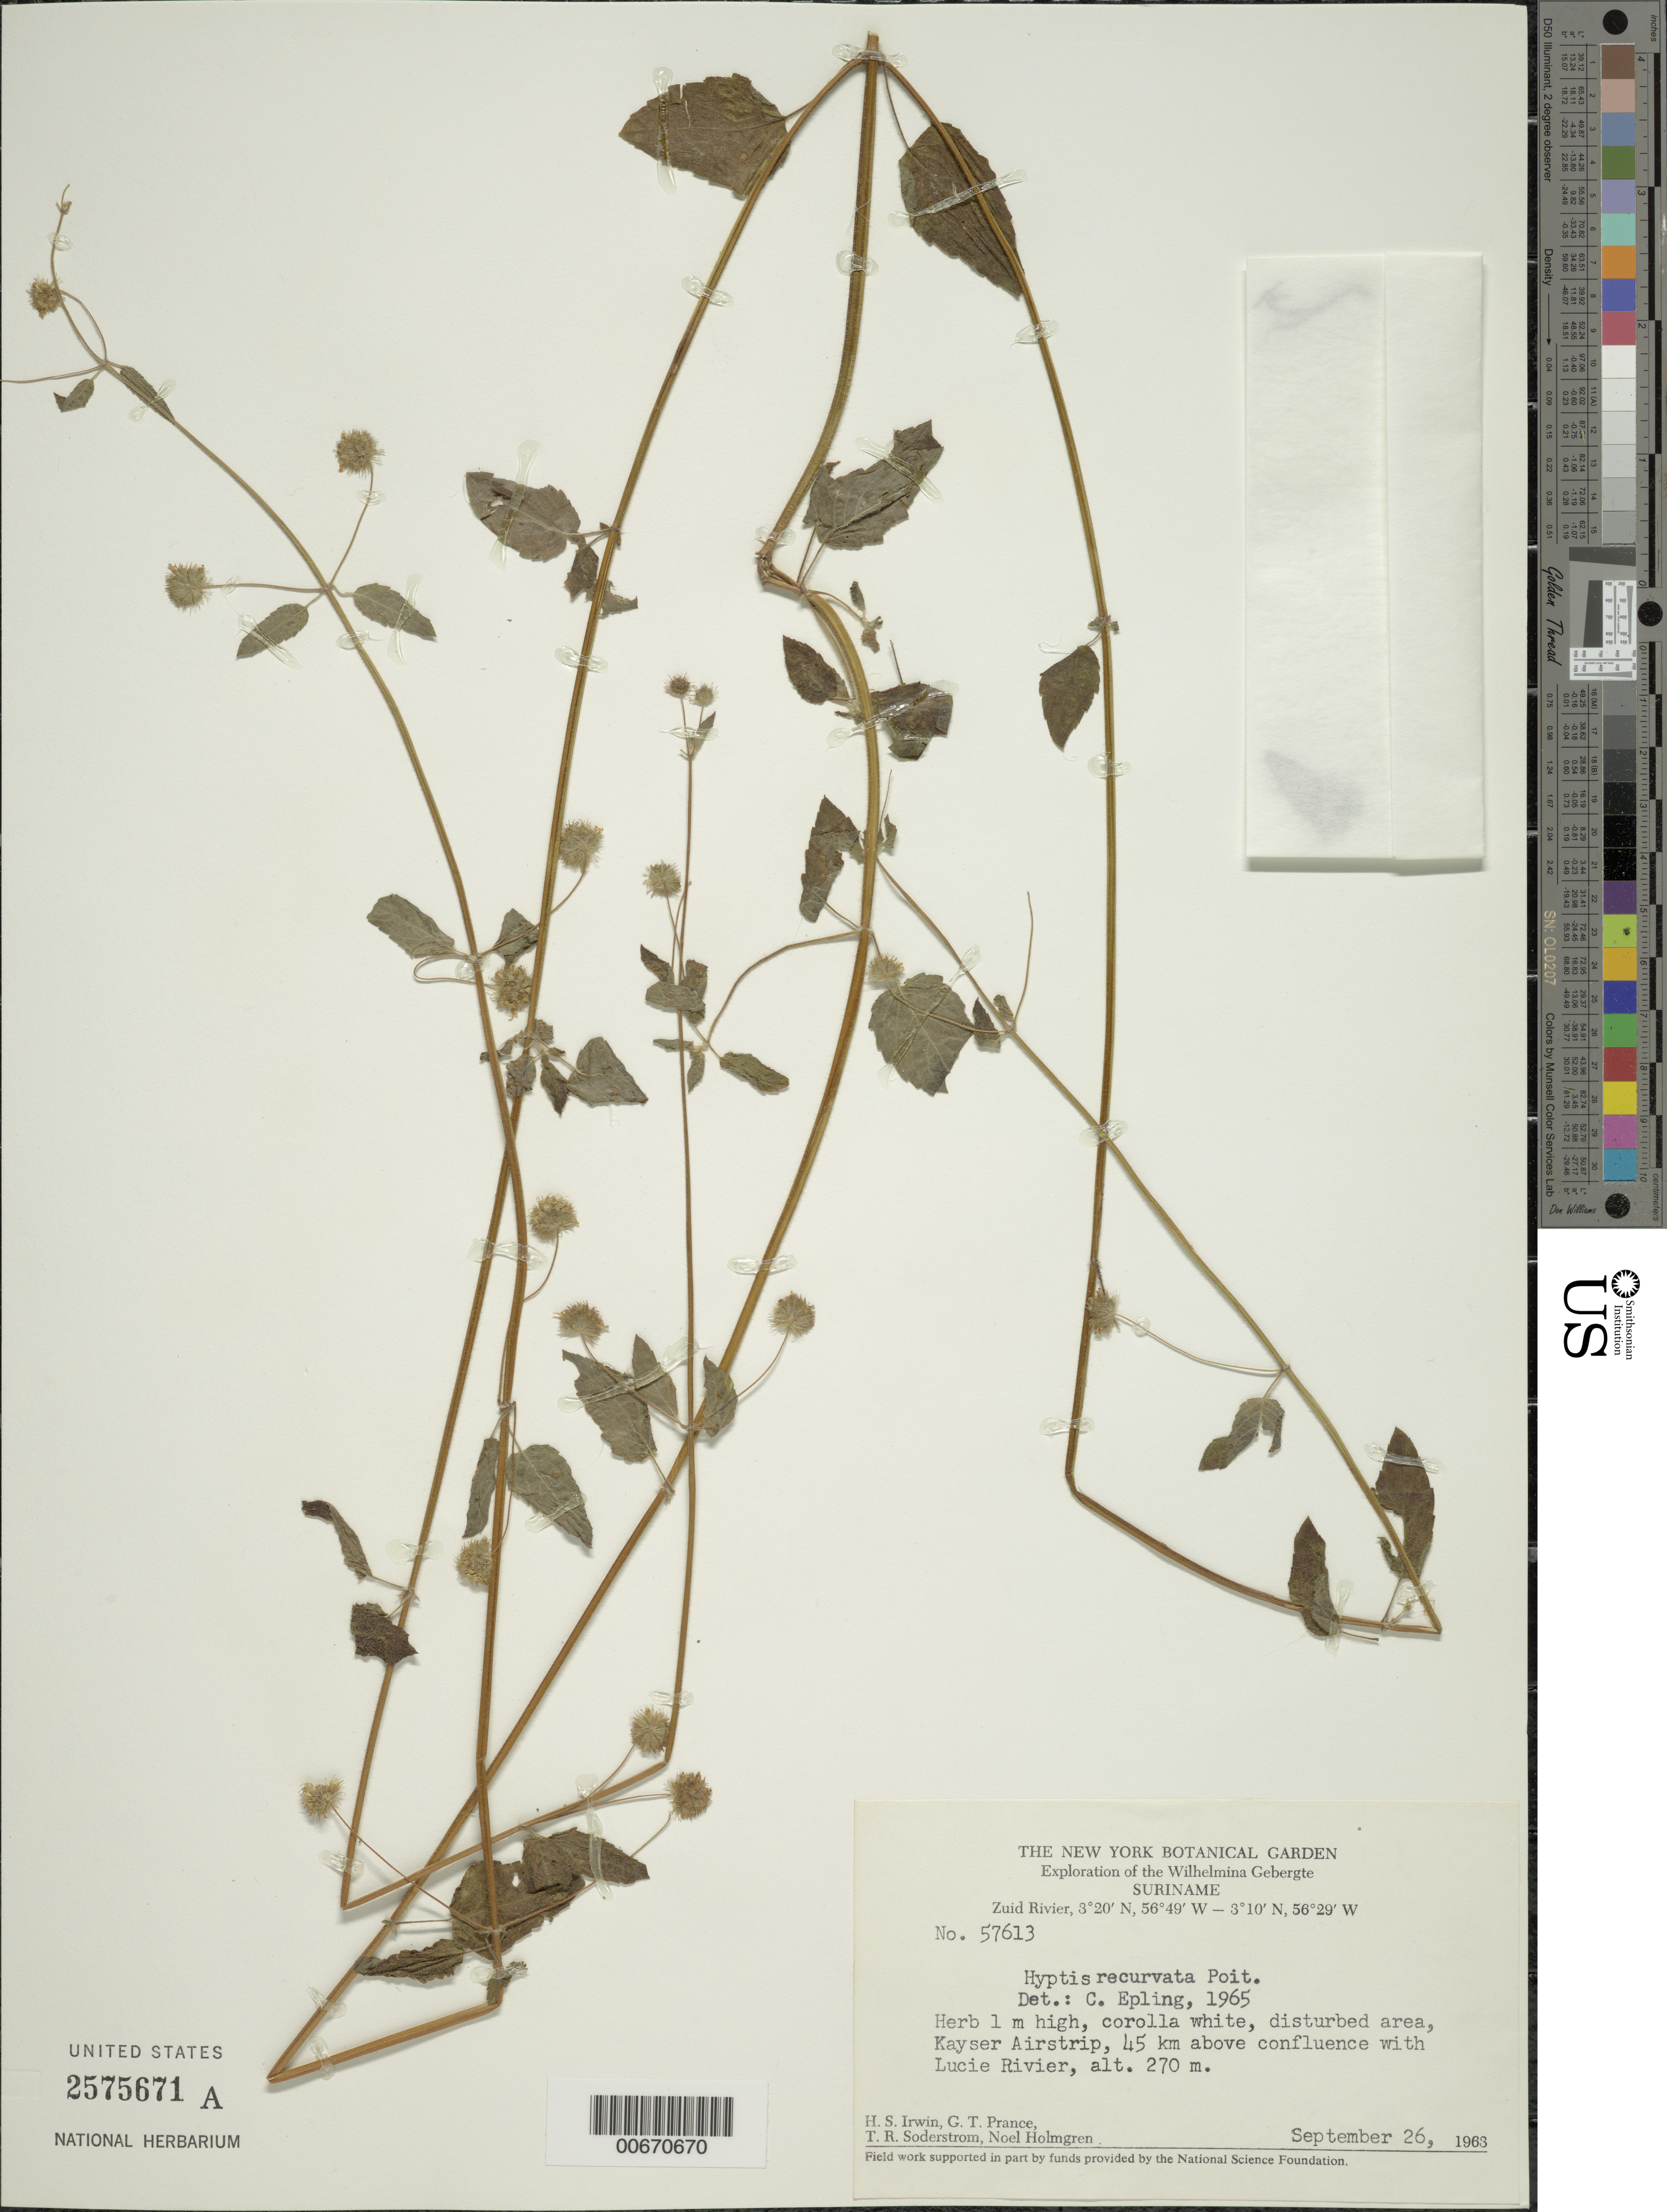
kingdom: Plantae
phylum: Tracheophyta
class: Magnoliopsida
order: Lamiales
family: Lamiaceae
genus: Hyptis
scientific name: Hyptis recurvata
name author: Poit.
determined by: Epling, C. C.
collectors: H. Irwin, G. T. Prance, T. R. Soderstrom & N. H. Holmgren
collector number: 57613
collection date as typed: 26-Sep-63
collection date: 1963-09-26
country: Suriname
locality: Kayser Airstrip, Zuid R., 45 km above confl. with Lucie R., Wilhelmina Gebergte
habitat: Disturbed area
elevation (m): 270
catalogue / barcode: US 2575671